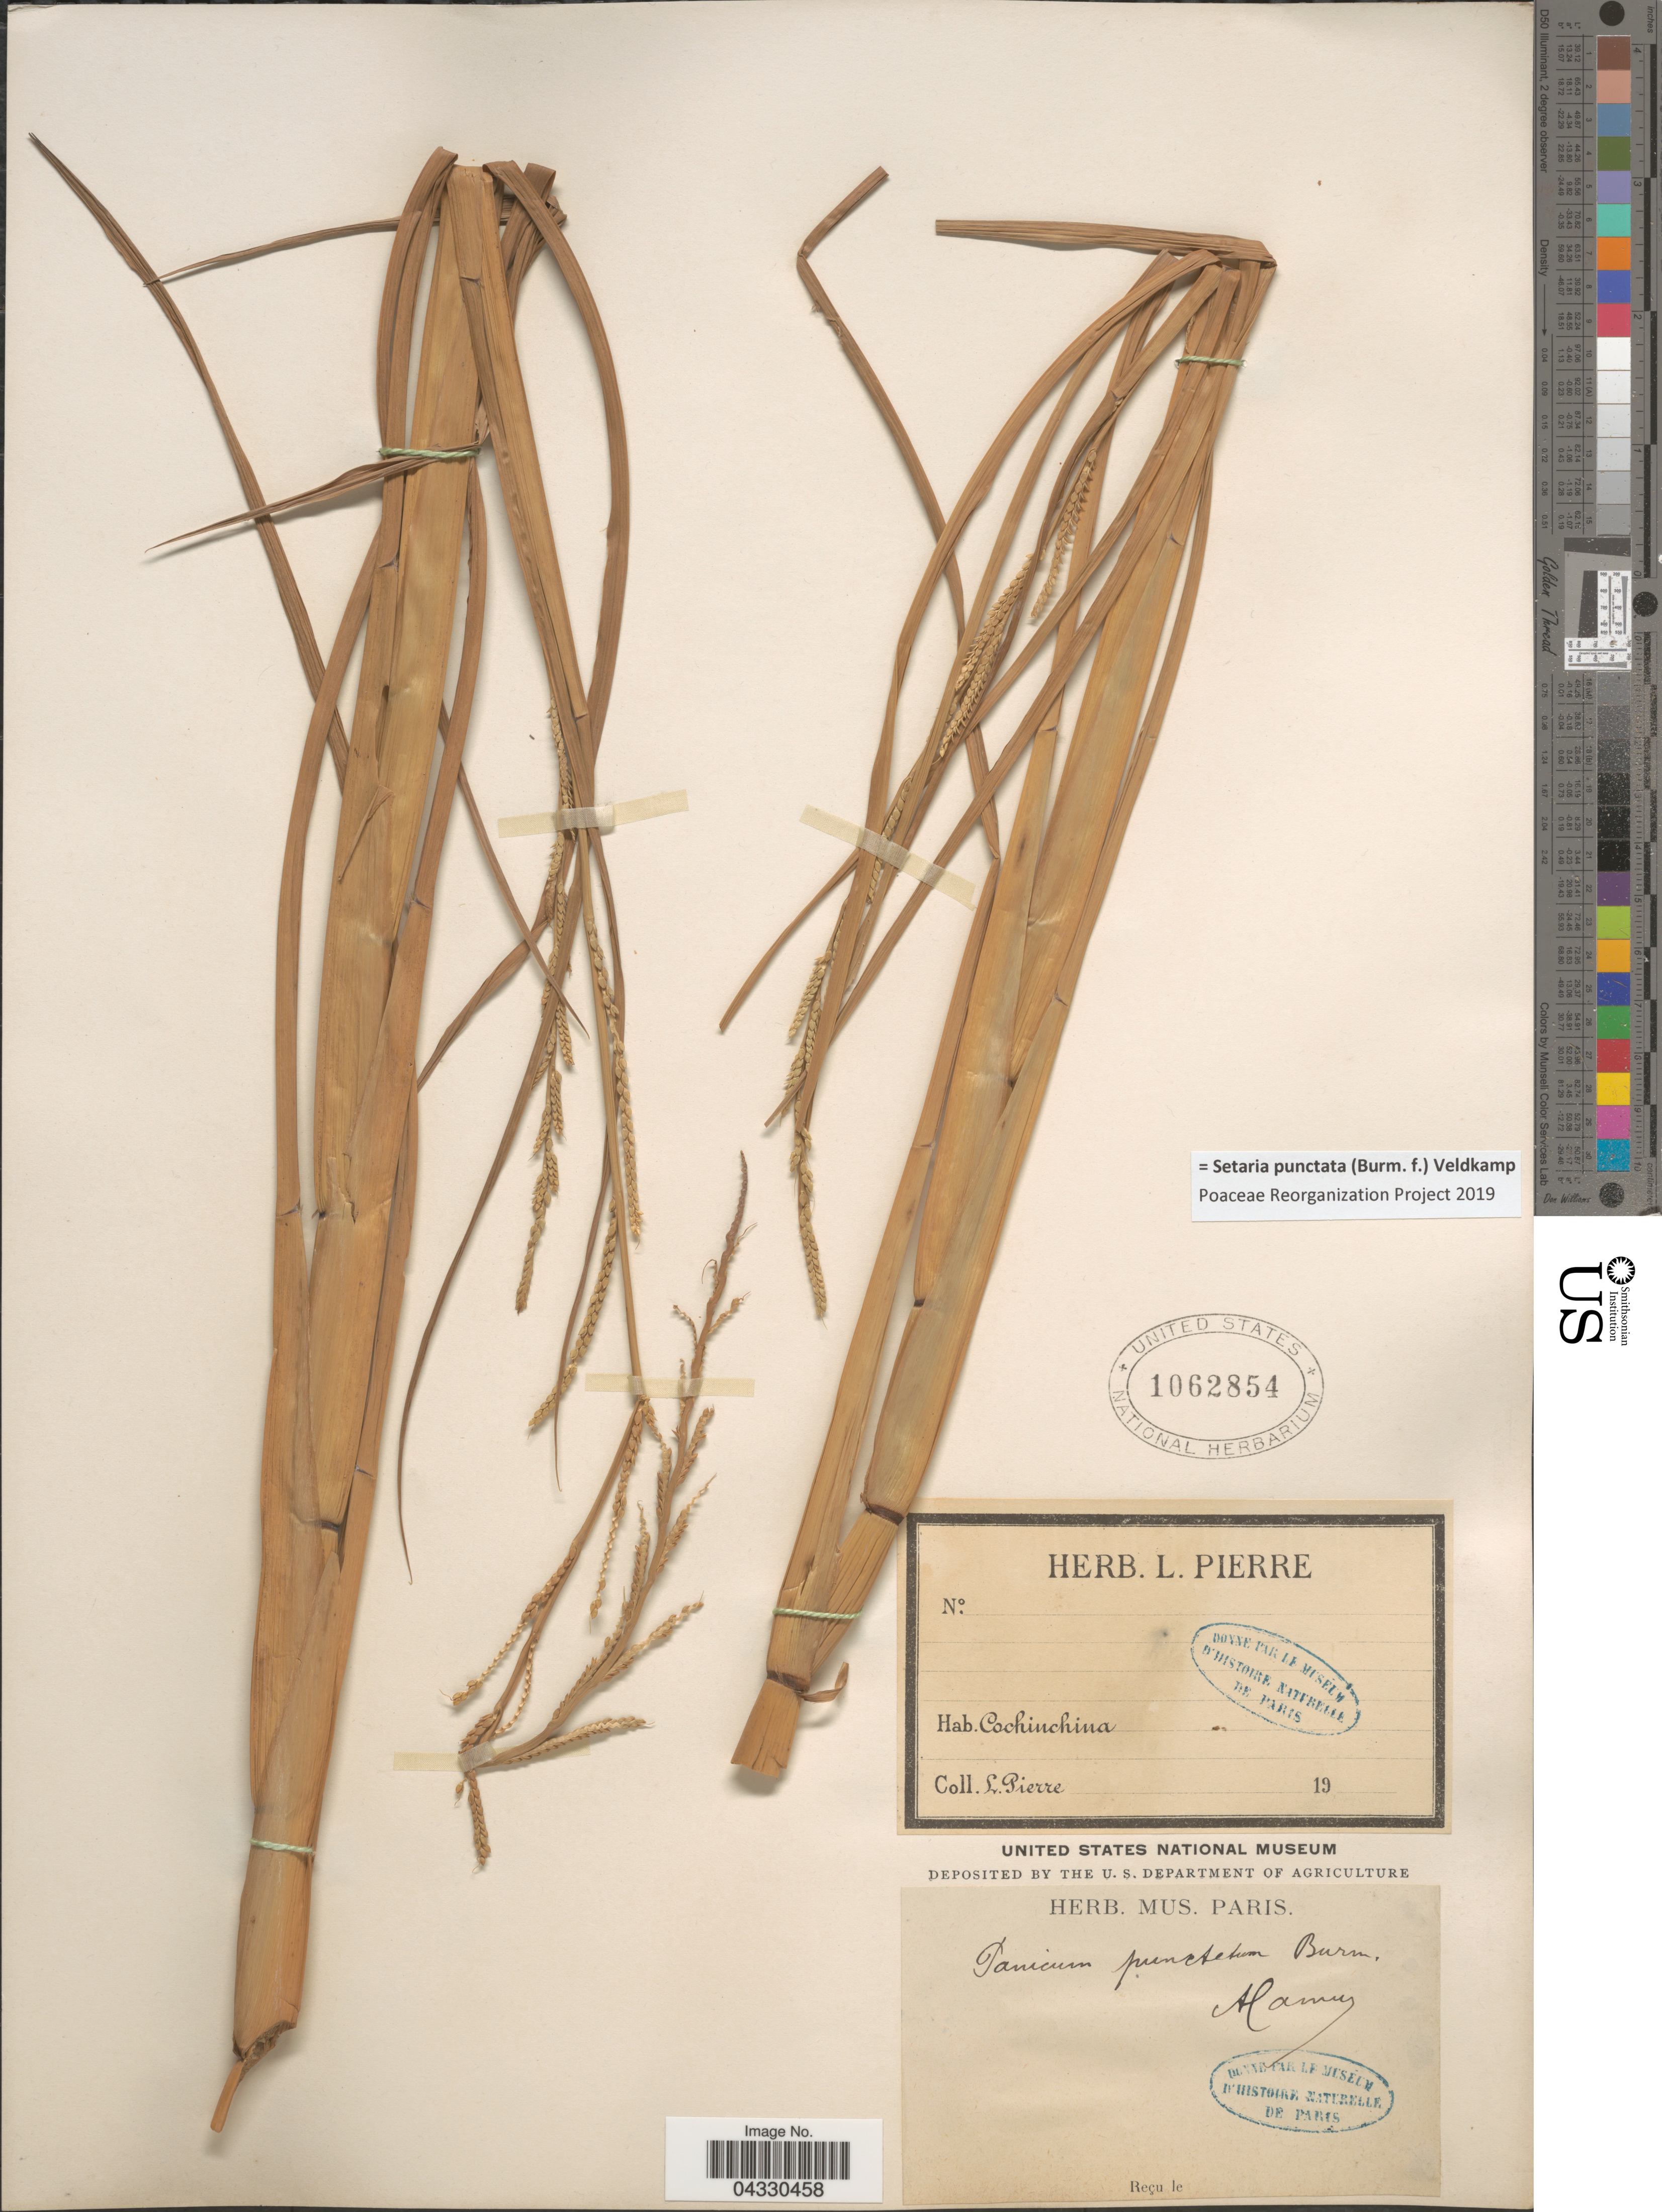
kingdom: Plantae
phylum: Tracheophyta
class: Liliopsida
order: Poales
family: Poaceae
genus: Setaria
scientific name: Setaria punctata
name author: (Burm. f.) Veldkamp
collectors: L. Pierre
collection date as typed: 19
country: Vietnam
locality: Cochinchina.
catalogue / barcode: US 1062854